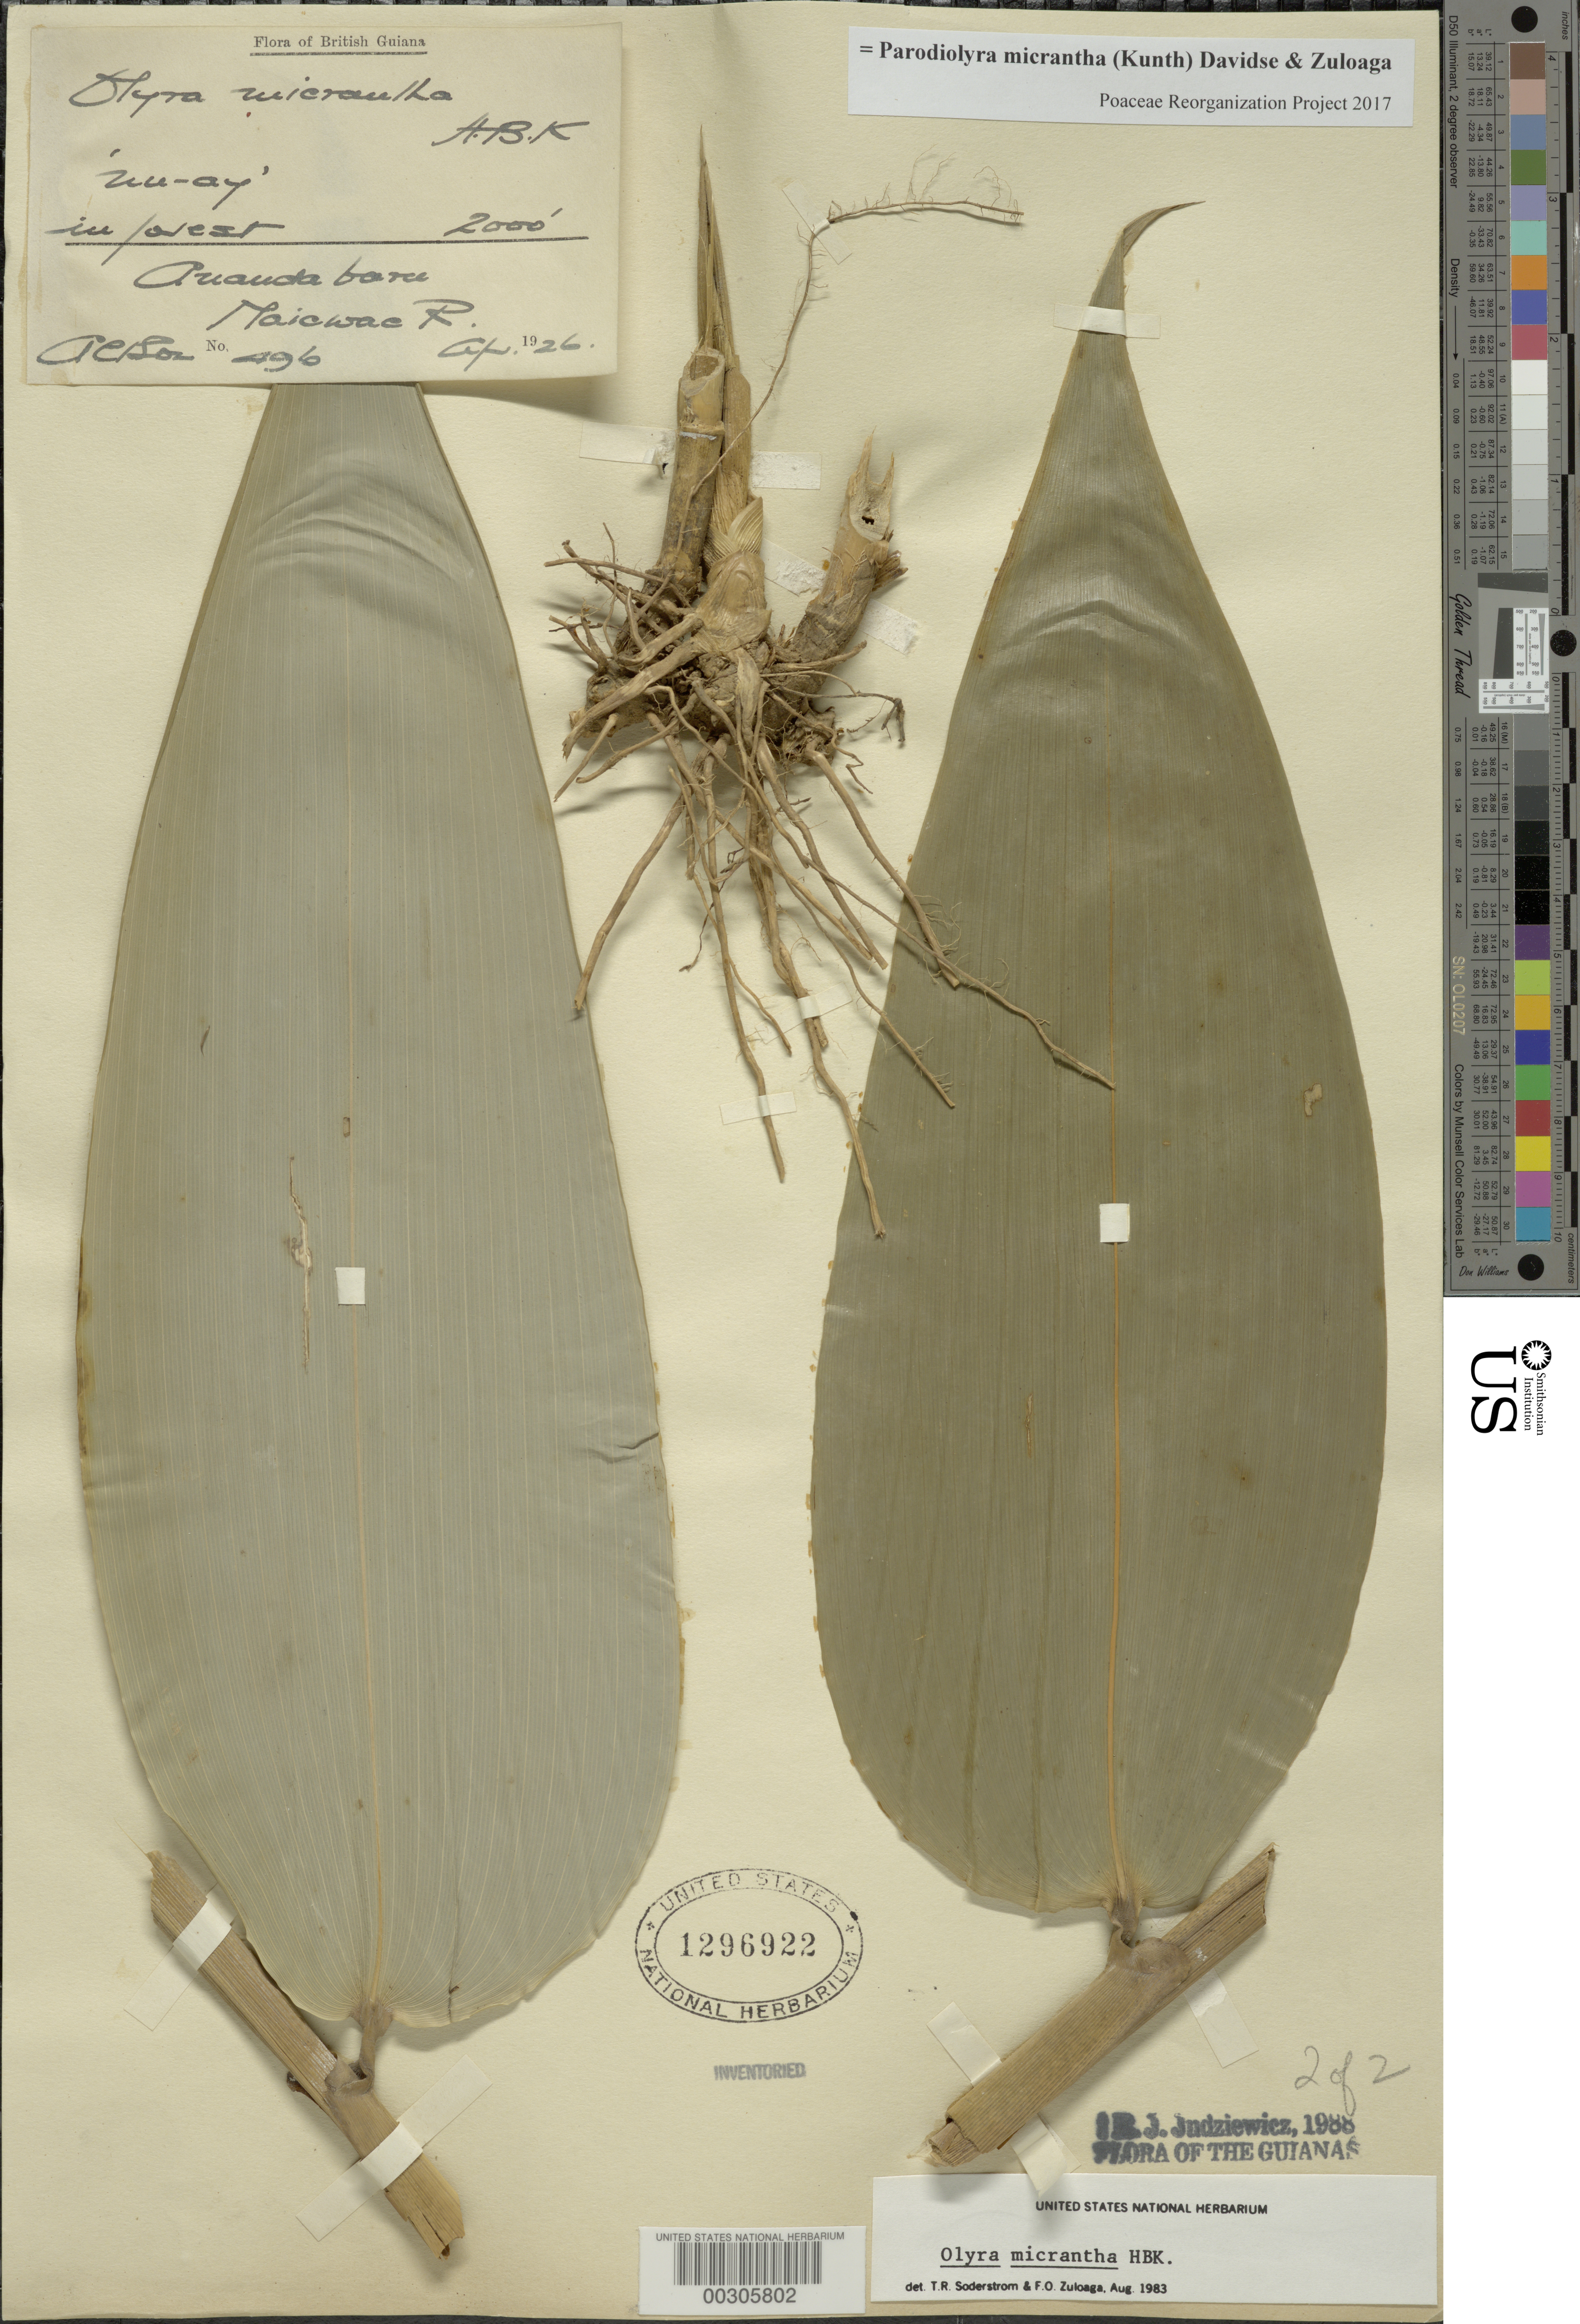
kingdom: Plantae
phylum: Tracheophyta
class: Liliopsida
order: Poales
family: Poaceae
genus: Parodiolyra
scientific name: Parodiolyra micrantha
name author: (Kunth) Davidse & Zuloaga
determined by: Poaceae Reorganization Project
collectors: -. Altson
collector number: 496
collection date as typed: Apr 1926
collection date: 1926-04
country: Guyana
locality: Anaudabaru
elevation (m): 610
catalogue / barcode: US 1296922